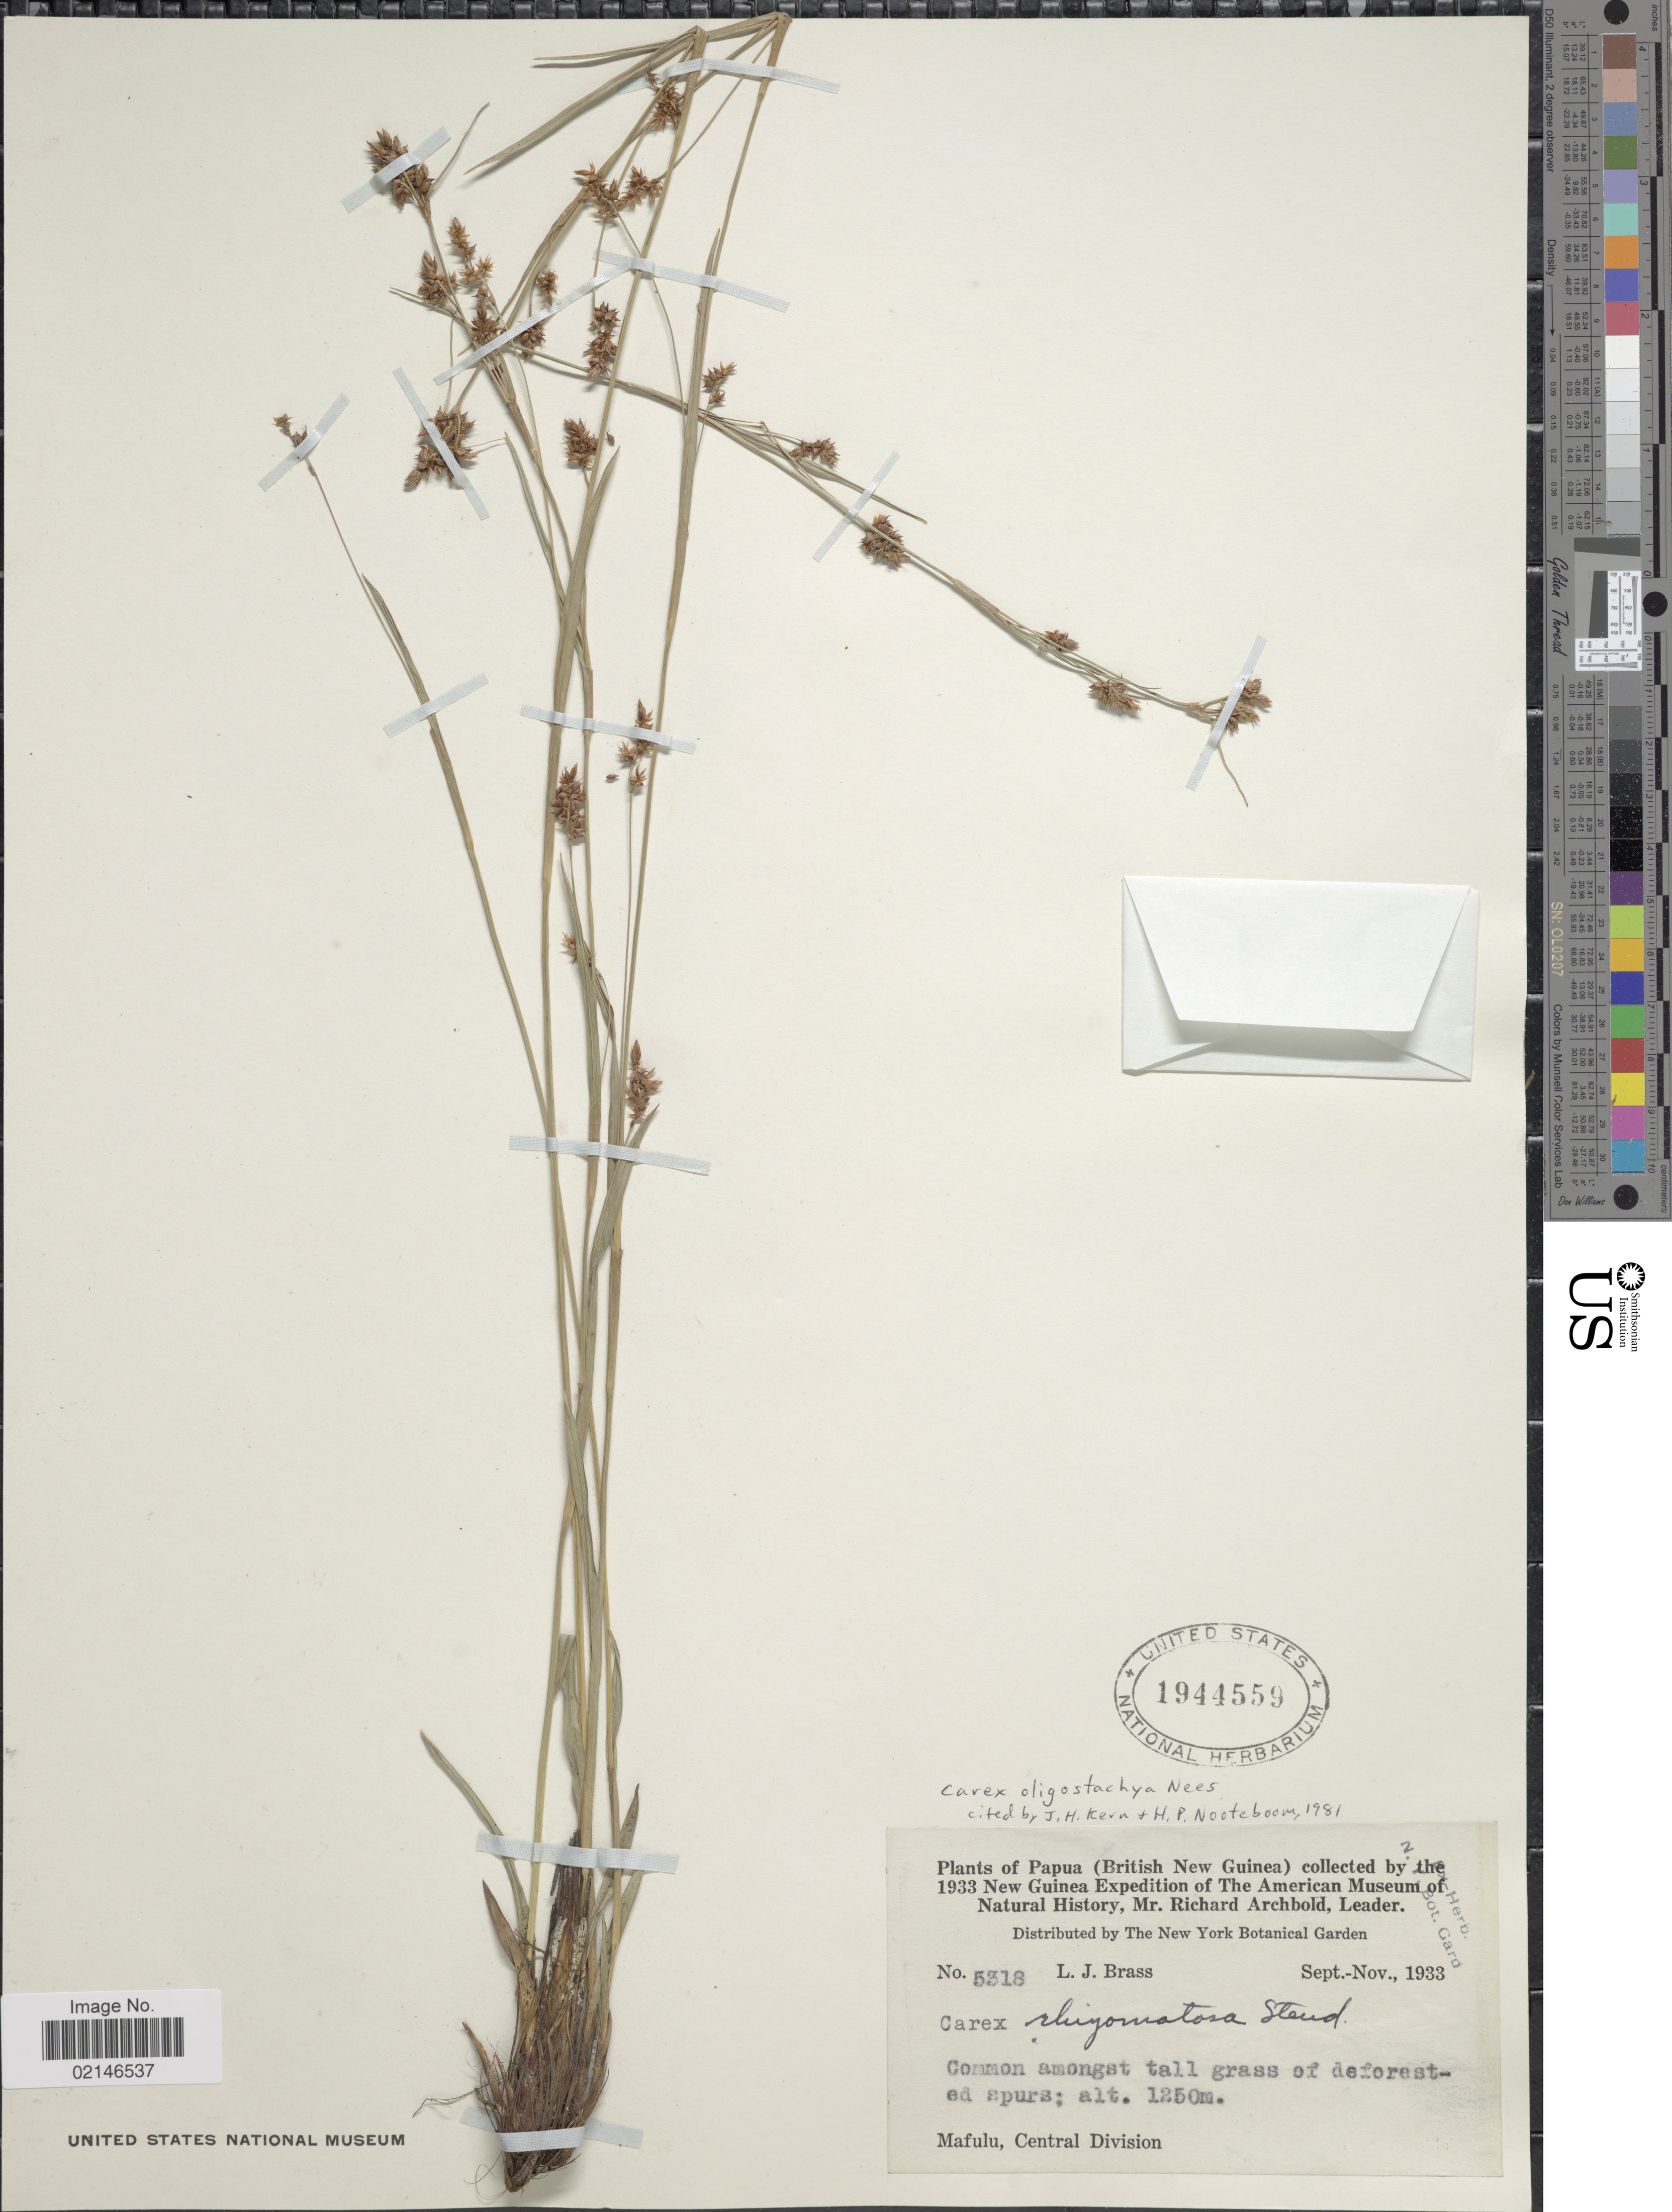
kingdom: Plantae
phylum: Tracheophyta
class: Liliopsida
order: Poales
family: Cyperaceae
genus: Carex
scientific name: Carex oligostachya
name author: Nees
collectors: L. J. Brass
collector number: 5318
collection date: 1933-09/1933-11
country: Papua New Guinea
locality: Papua (British New Guinea) Mafulu, Central Division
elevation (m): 1250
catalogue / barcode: US 1944559